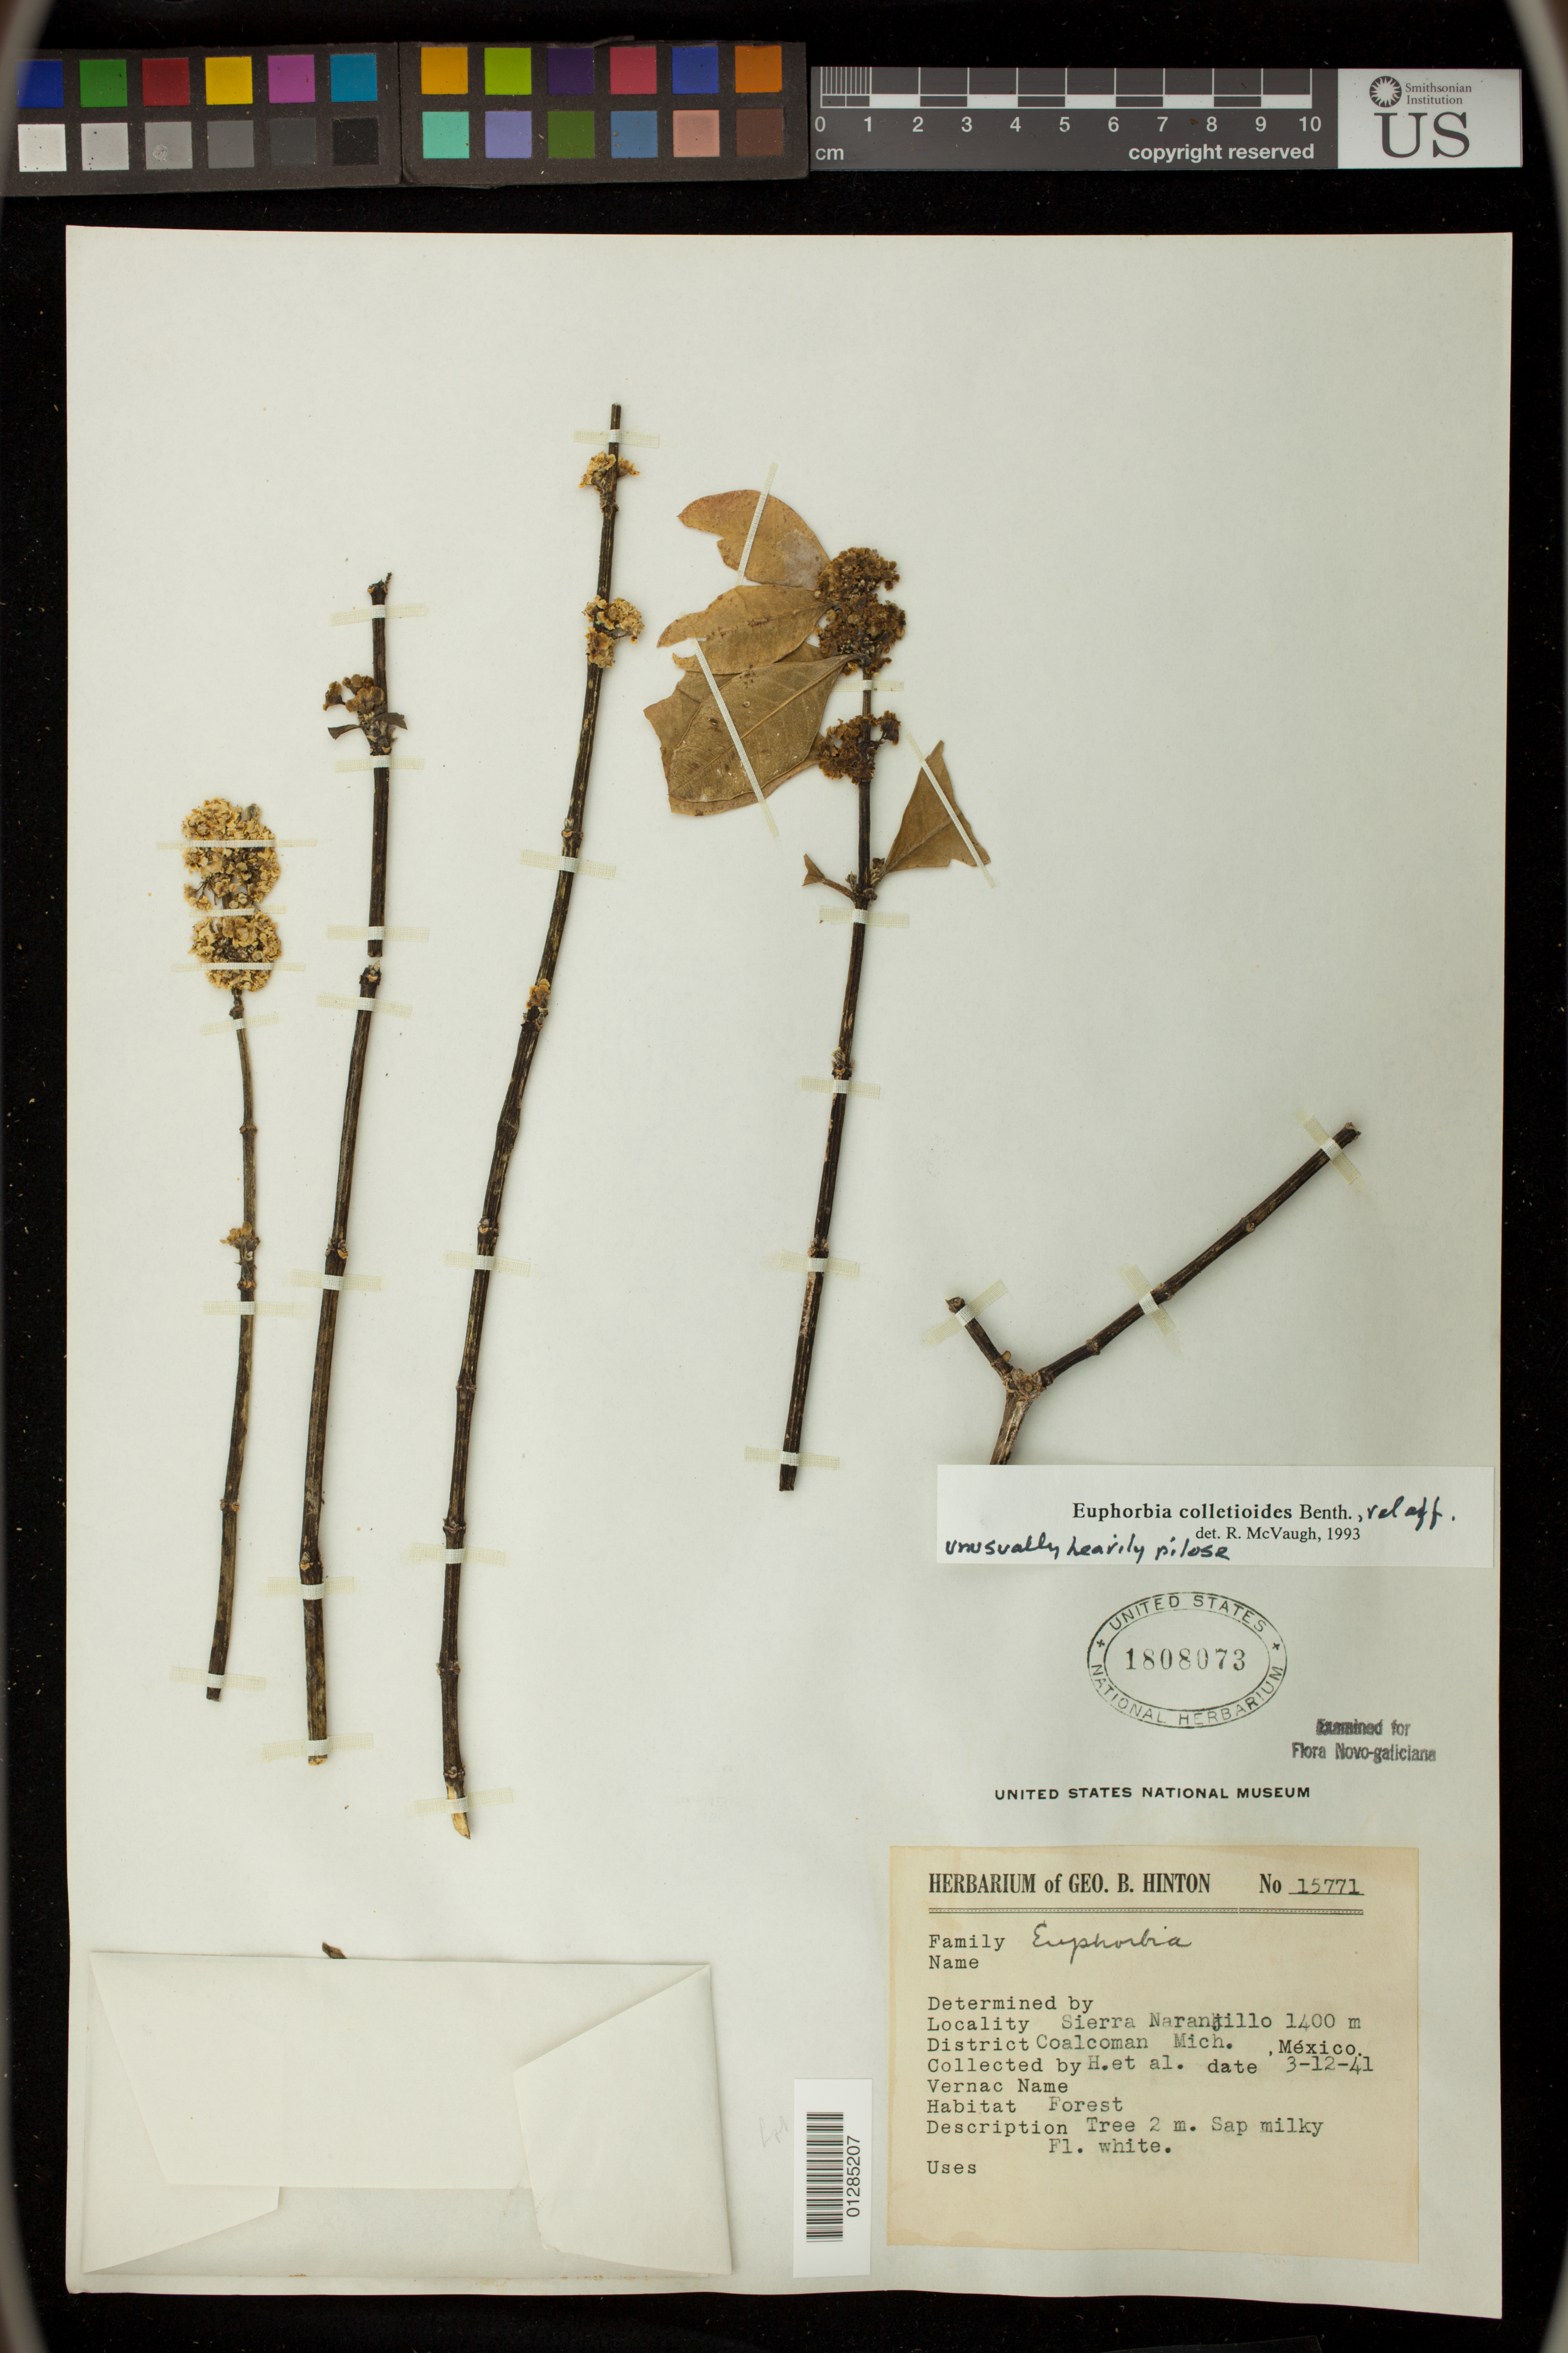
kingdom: Plantae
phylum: Tracheophyta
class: Magnoliopsida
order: Malpighiales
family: Euphorbiaceae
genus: Euphorbia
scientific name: Euphorbia colletioides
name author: Benth.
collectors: G. B. Hinton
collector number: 15771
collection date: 1941-03-12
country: Mexico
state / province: Michoacán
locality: Sierra Narajillo, Coalcoman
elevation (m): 1400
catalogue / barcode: US 1808073